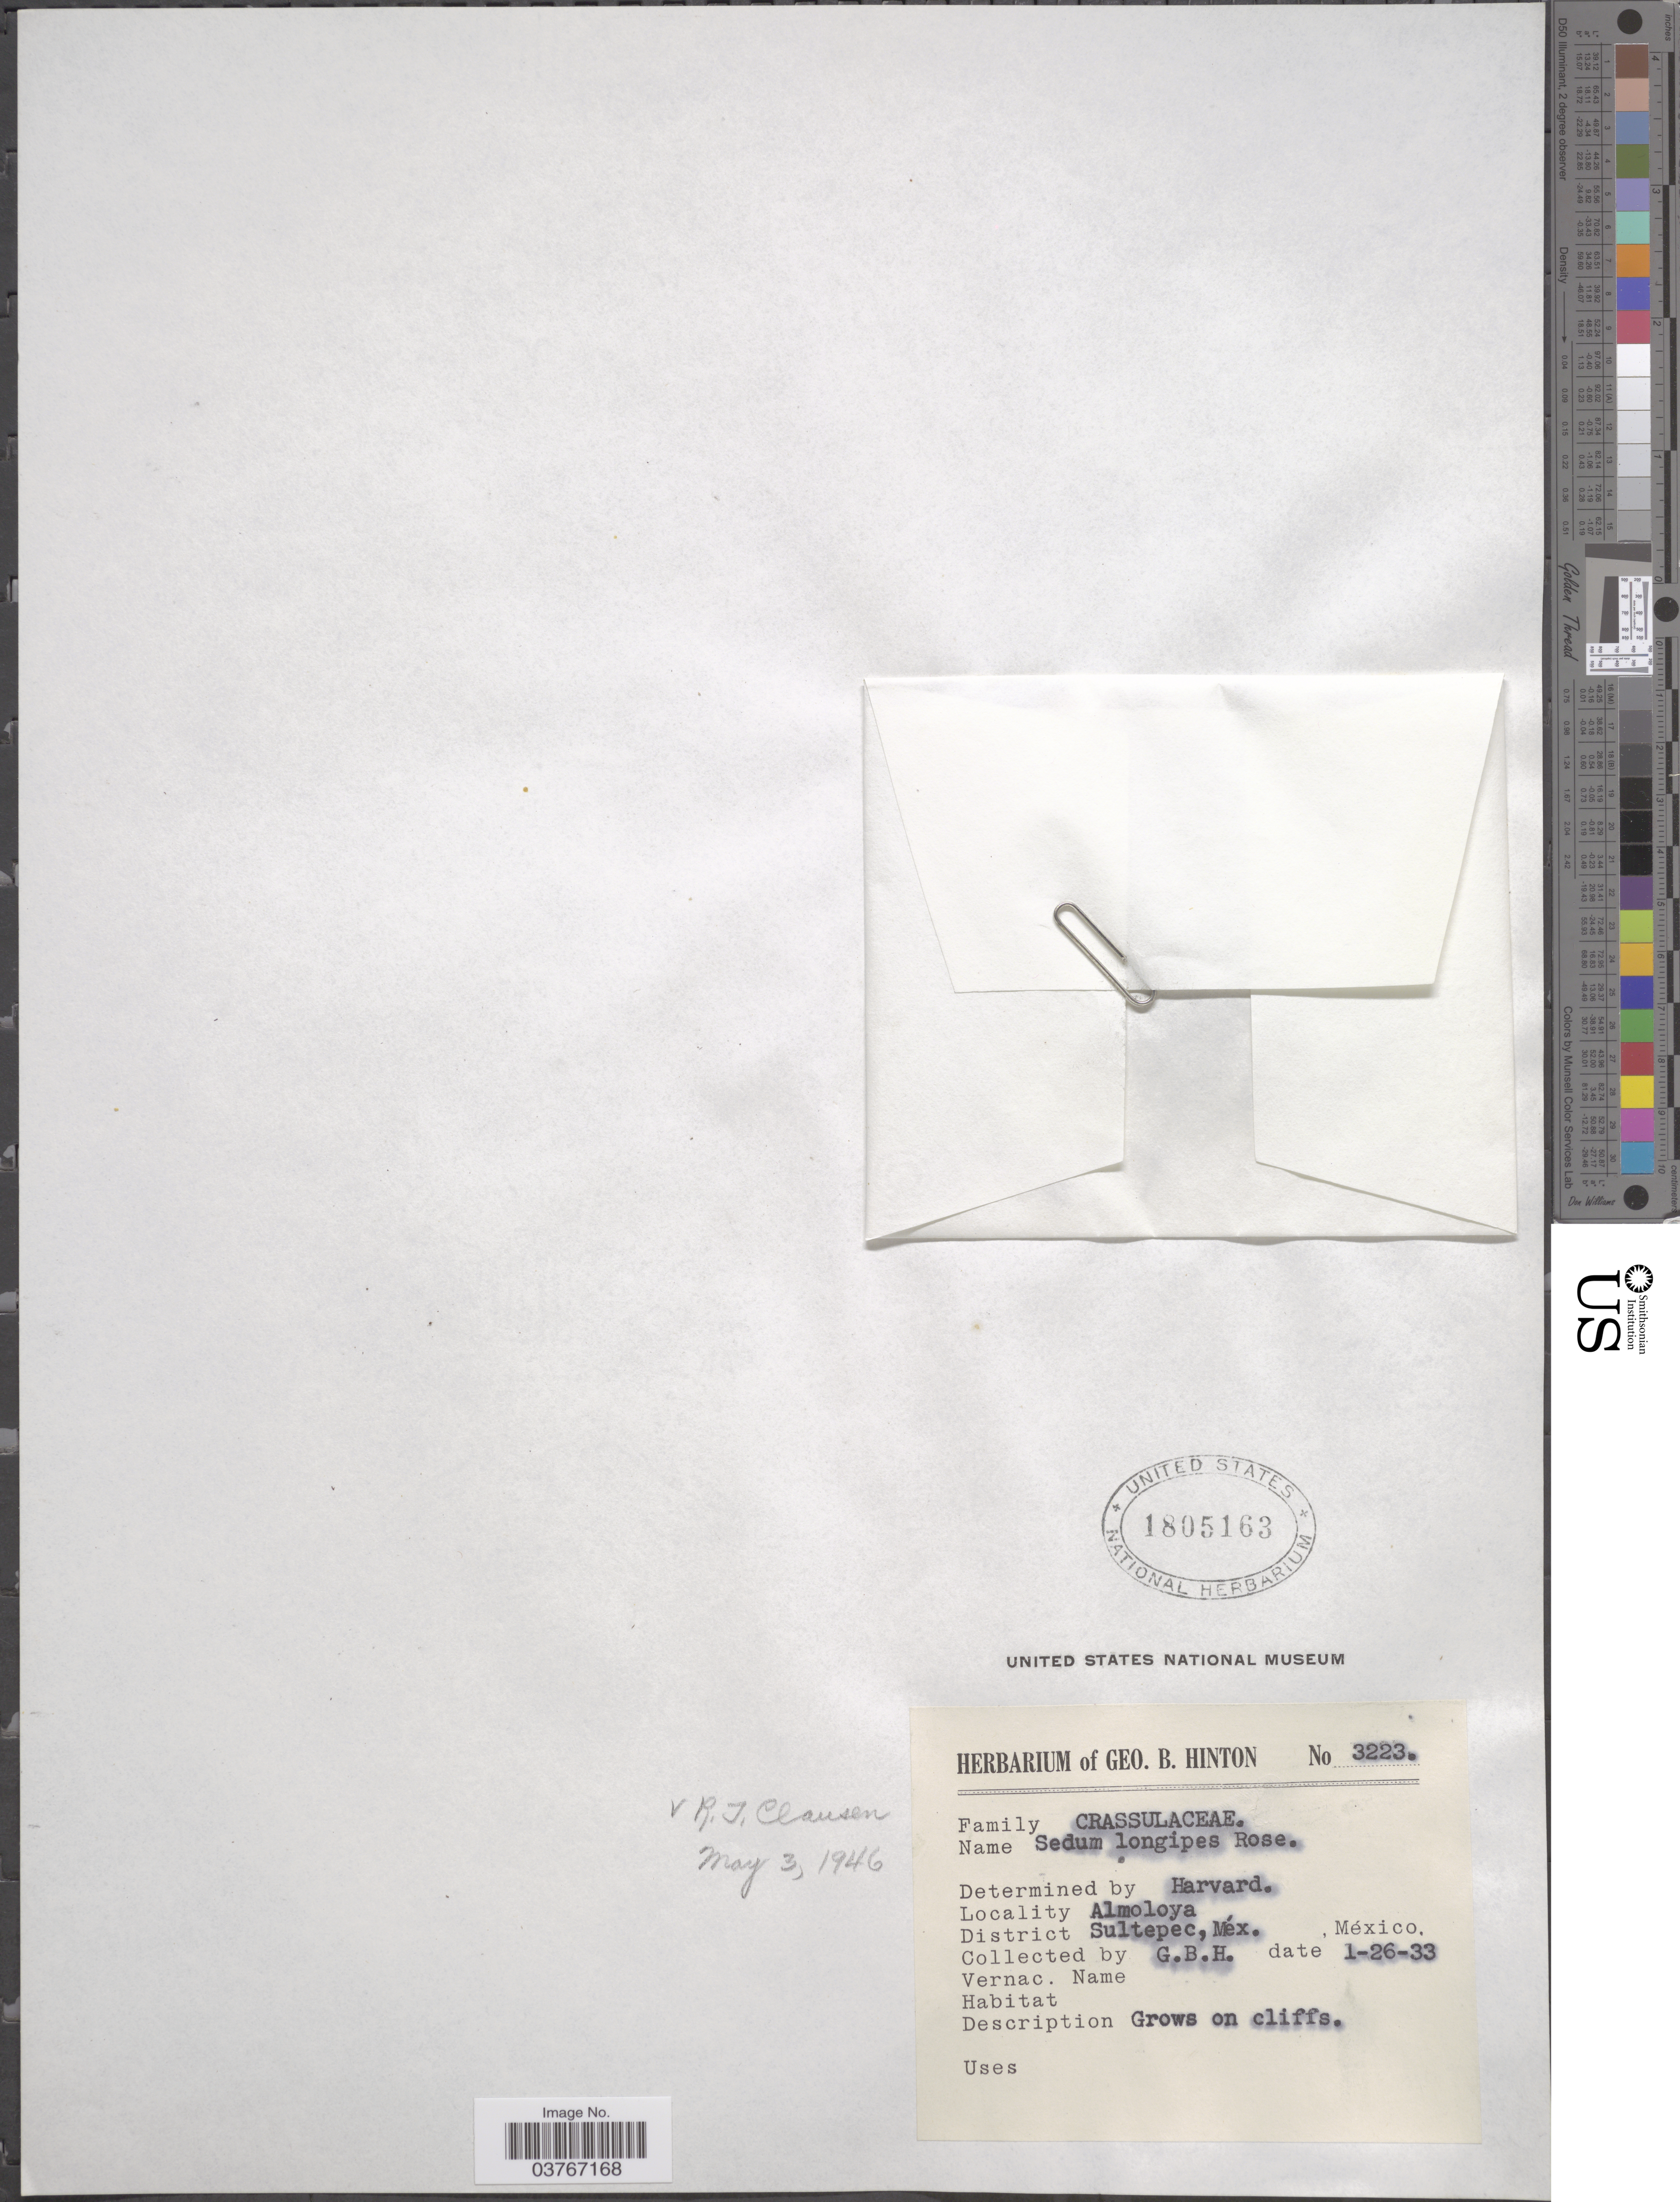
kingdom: Plantae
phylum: Tracheophyta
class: Magnoliopsida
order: Saxifragales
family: Crassulaceae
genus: Sedum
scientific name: Sedum longipes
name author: Rose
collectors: G. B. Hinton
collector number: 3223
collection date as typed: Transcribed d/m/y: 26/1/33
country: Mexico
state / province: México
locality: Almoloya, District Sultepec.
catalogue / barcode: US 1805163